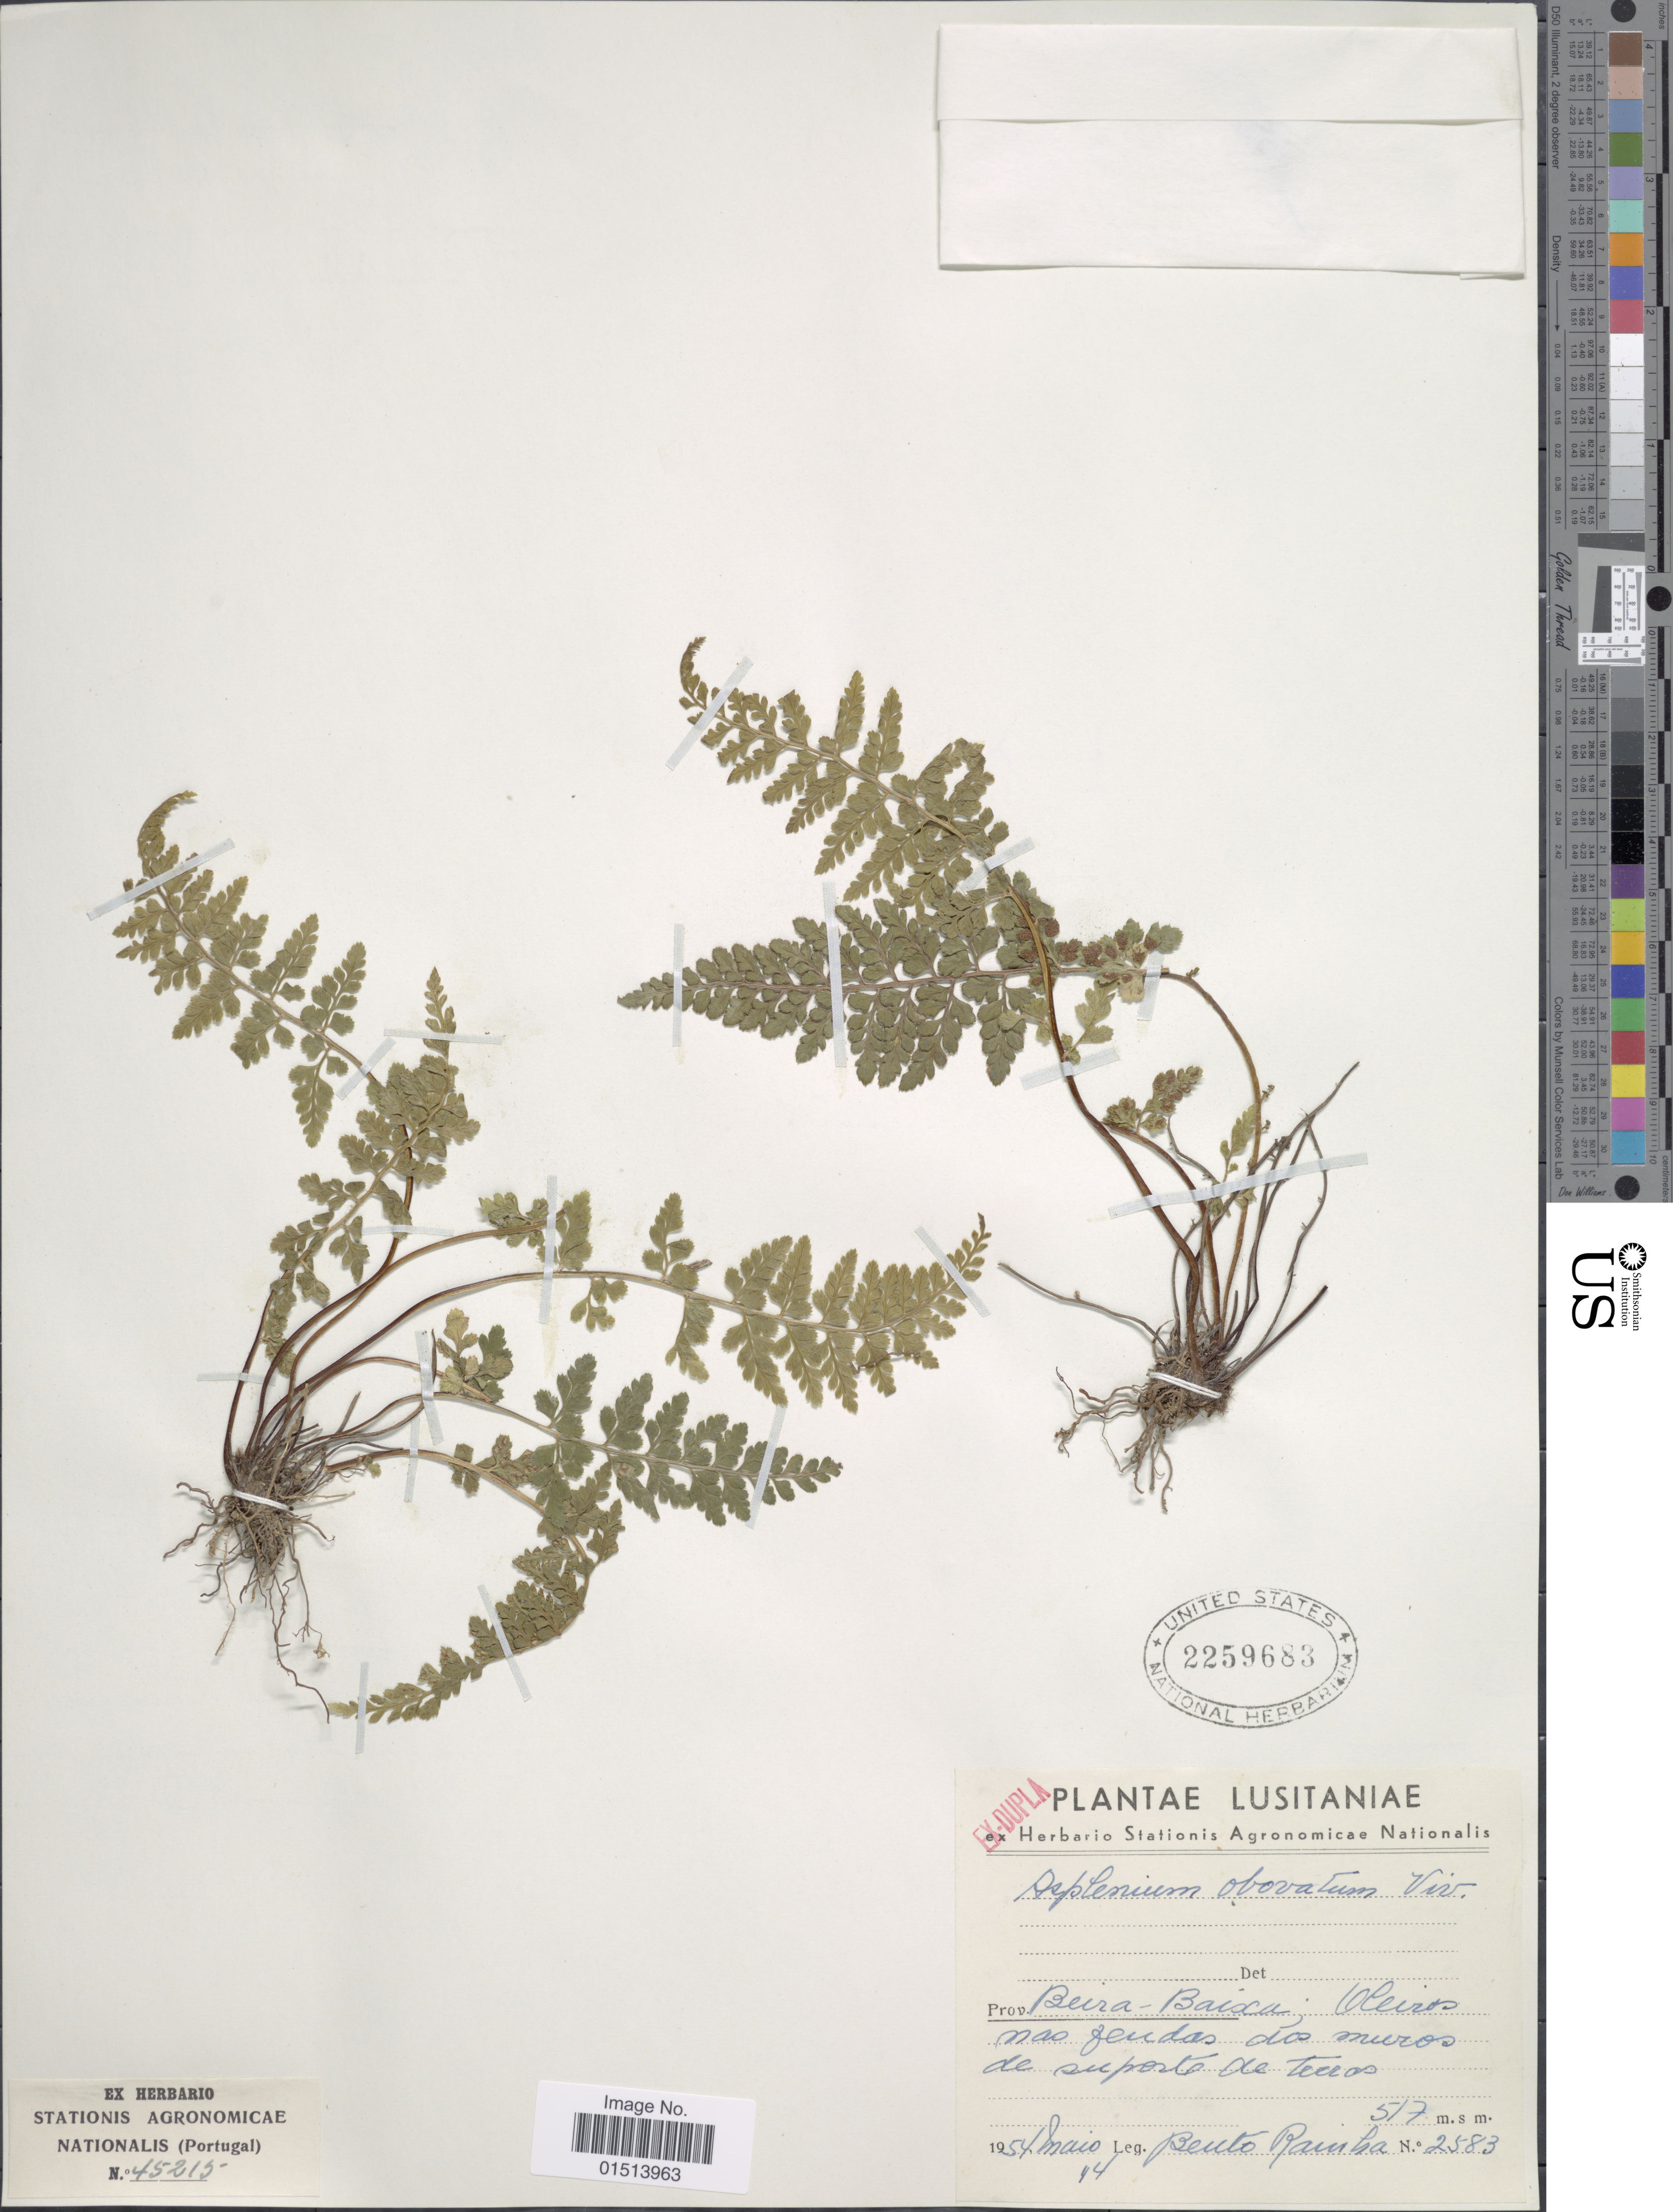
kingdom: Plantae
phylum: Tracheophyta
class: Polypodiopsida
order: Polypodiales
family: Aspleniaceae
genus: Asplenium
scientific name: Asplenium obovatum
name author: Viv.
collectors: B. Rainha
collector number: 2583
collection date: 1954-05-14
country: Portugal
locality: Lusitaniae, prov. Beira-Baixa, vleiros, mas jeudas dos muros de suporto de tecros [interpreted]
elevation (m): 517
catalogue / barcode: US 2259683